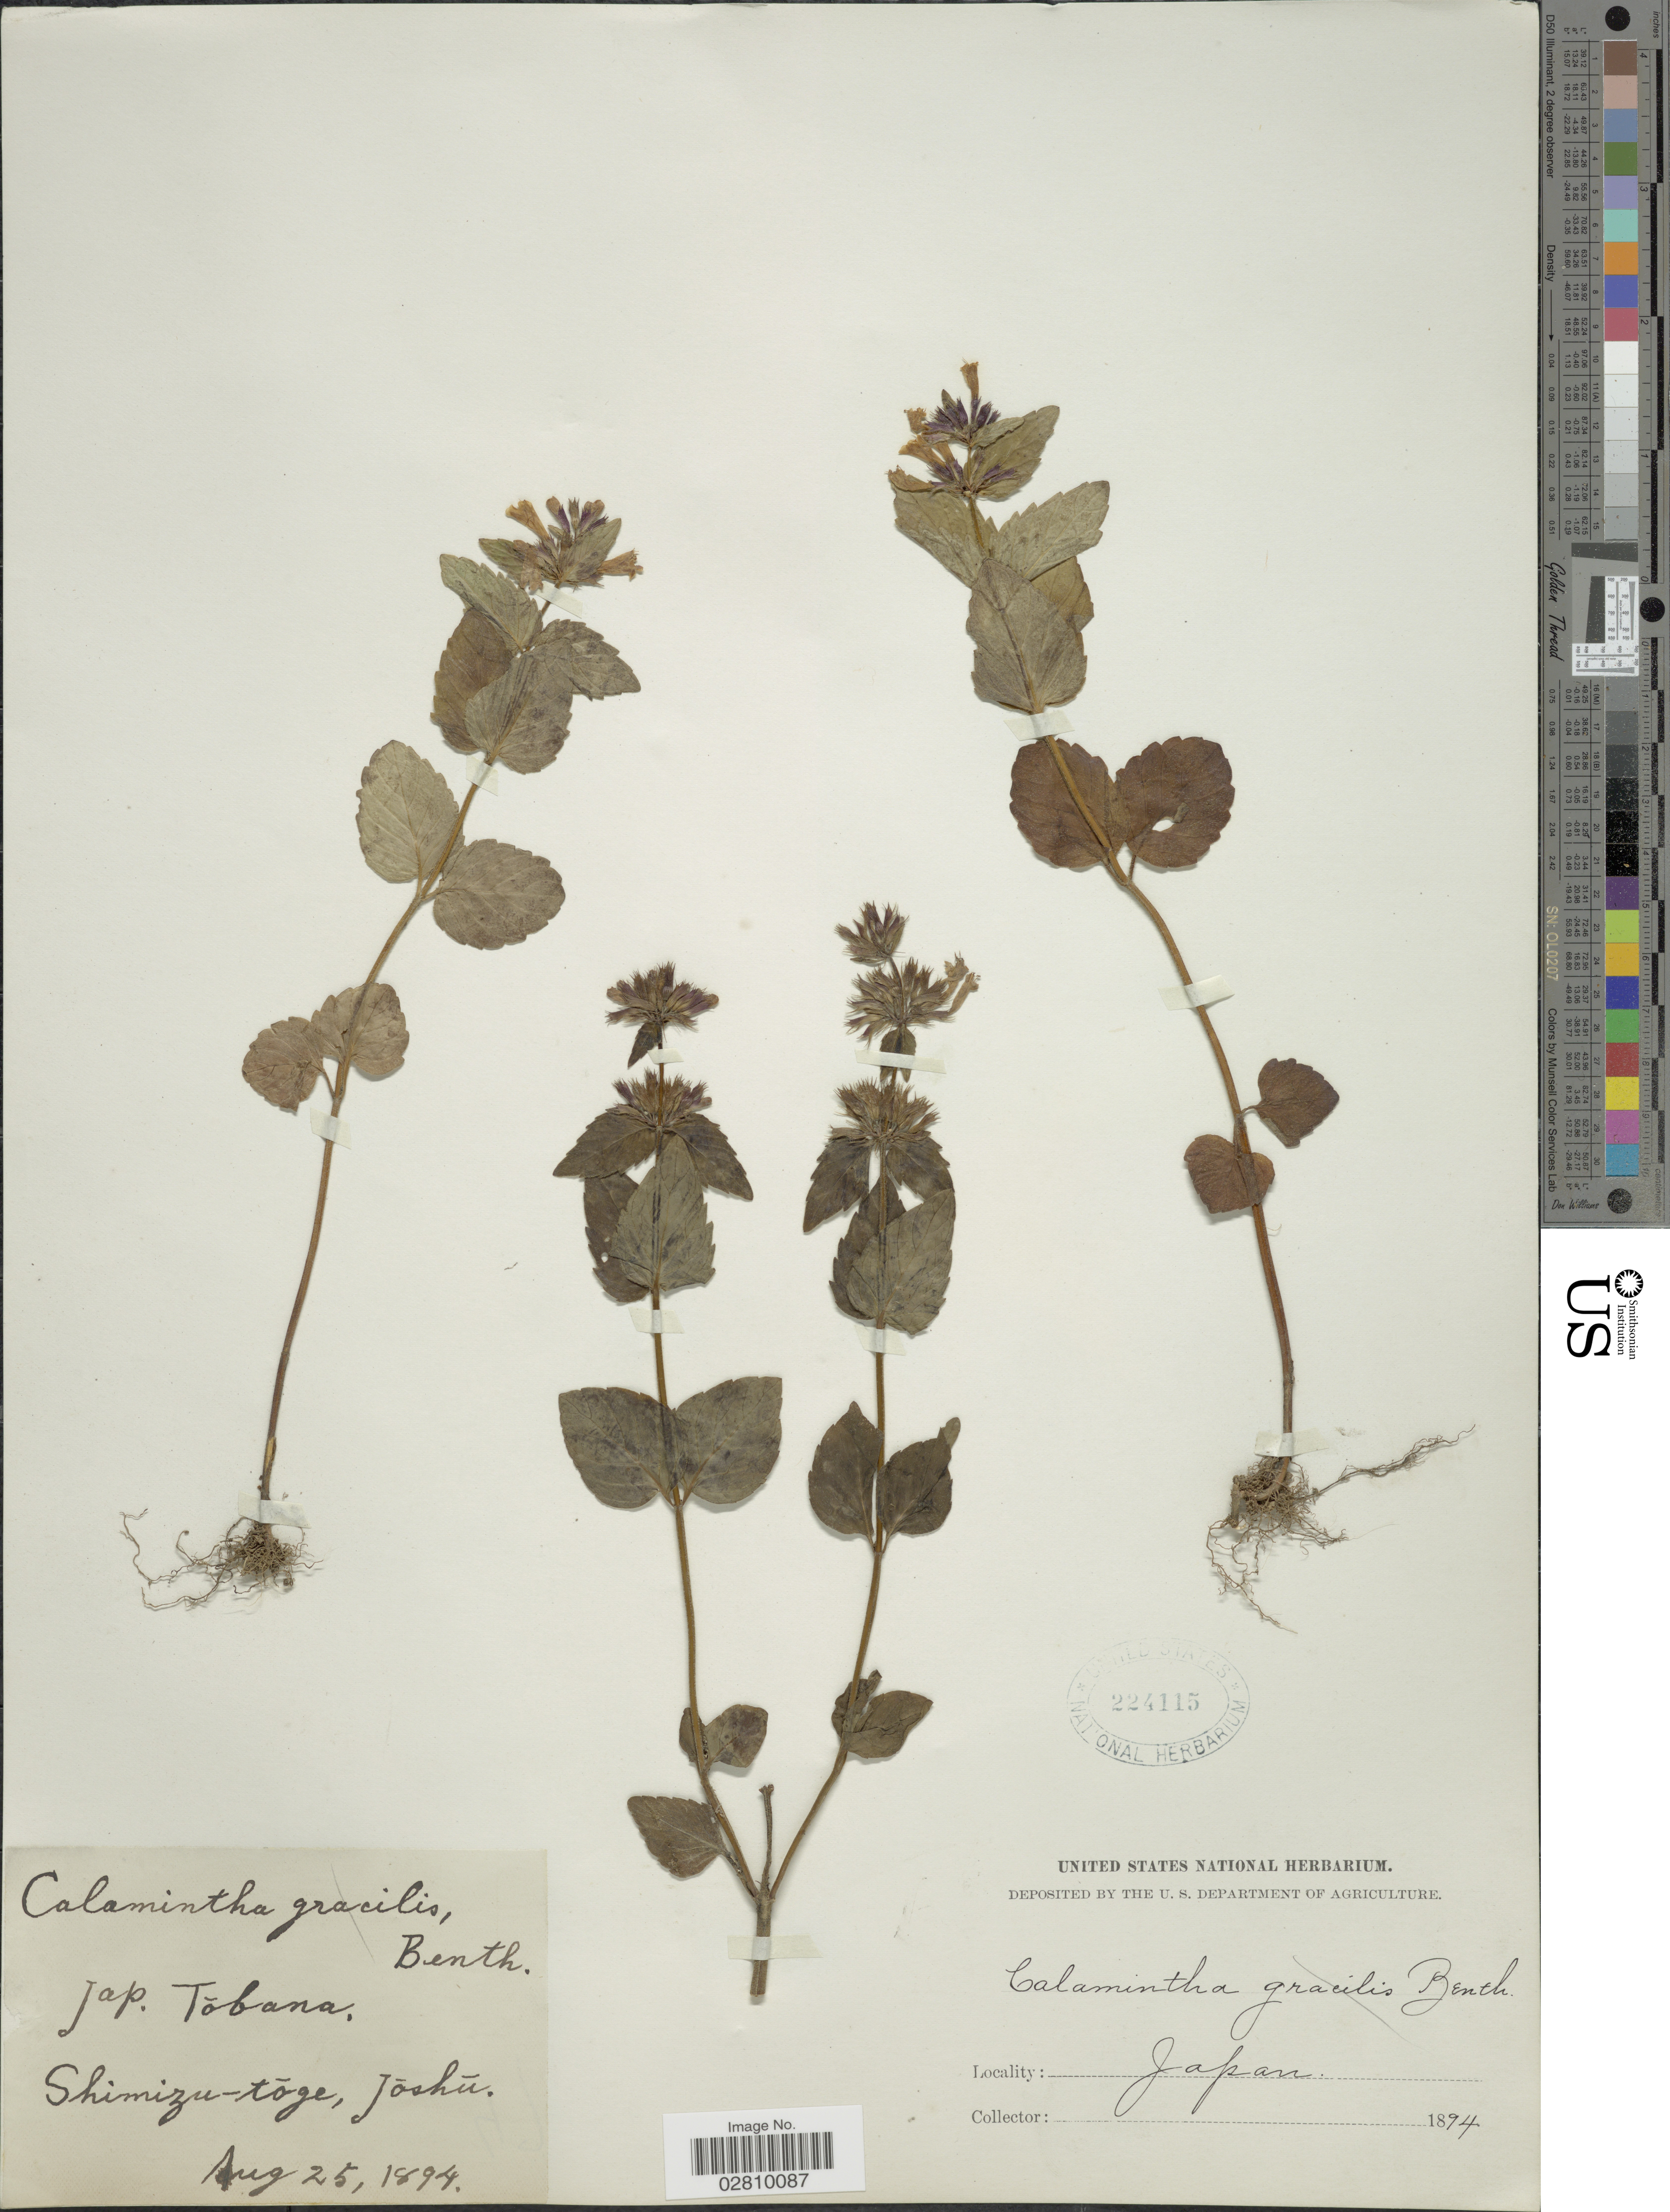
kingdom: Plantae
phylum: Tracheophyta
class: Magnoliopsida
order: Lamiales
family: Lamiaceae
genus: Calamintha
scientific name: Calamintha chinensis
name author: Benth.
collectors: ex herb. United States National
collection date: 1894-08-25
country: Japan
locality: Shimizu-tóge, Jóshú.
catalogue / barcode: US 224115